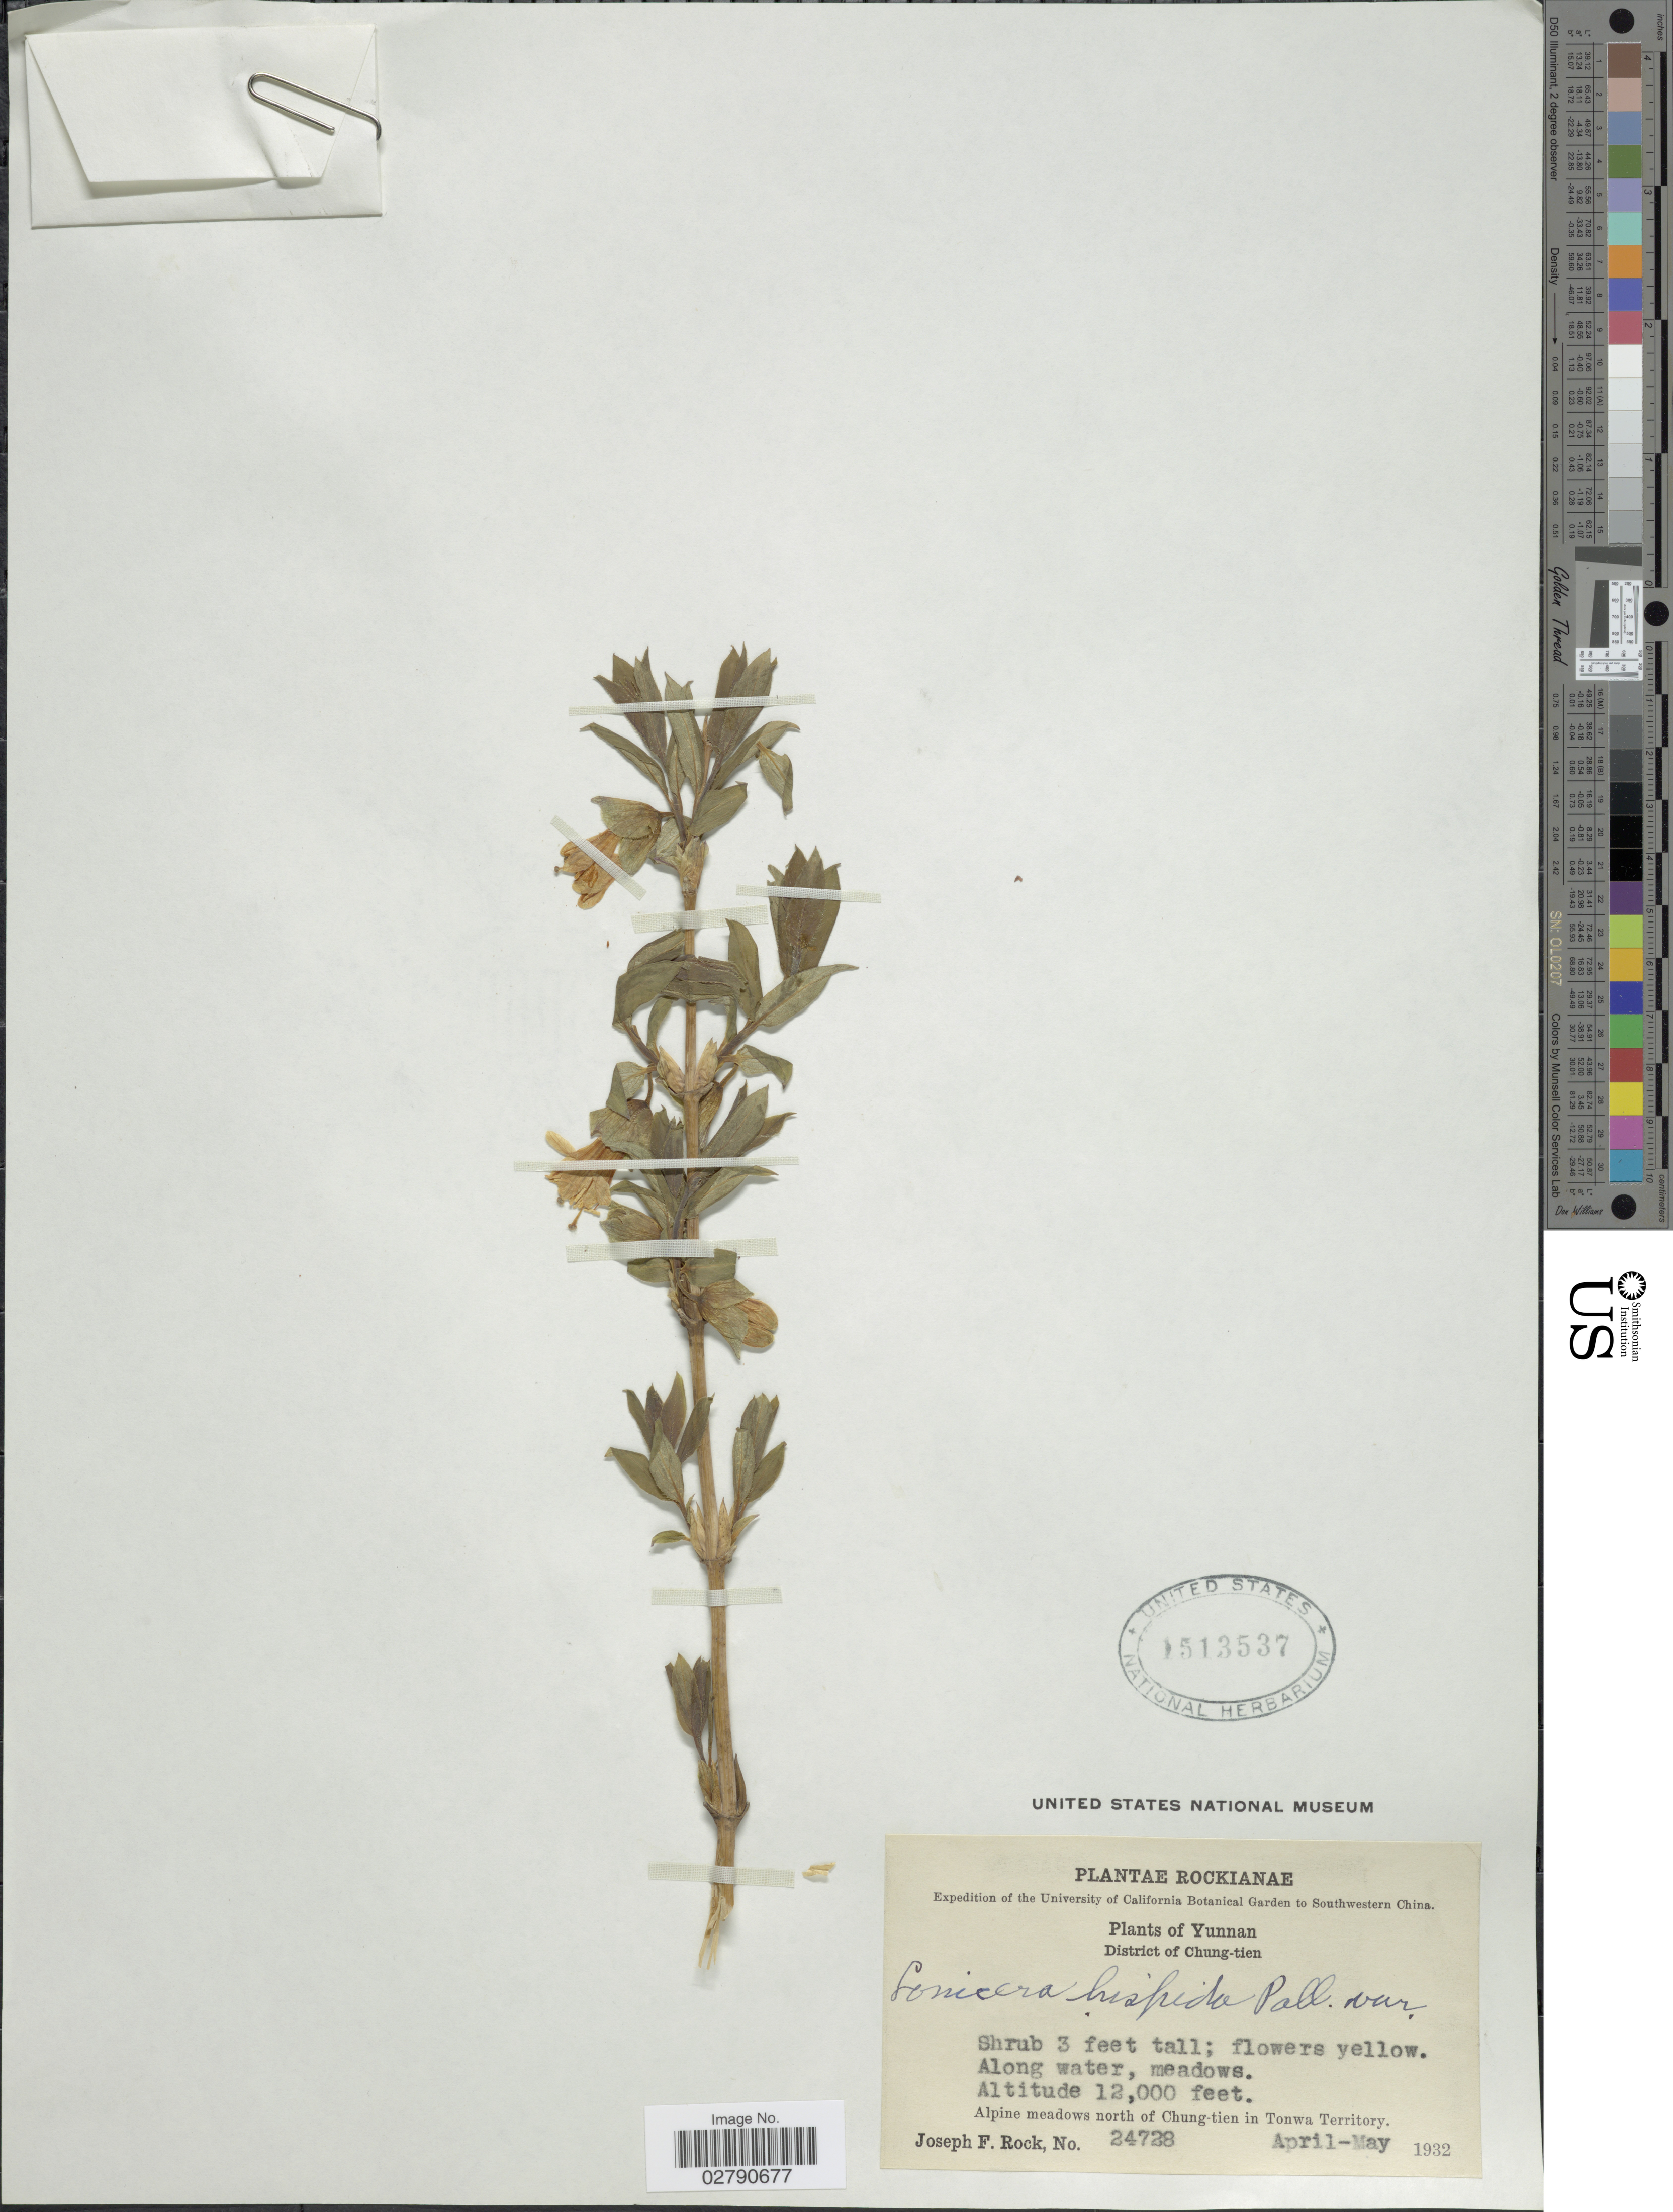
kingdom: Plantae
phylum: Tracheophyta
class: Magnoliopsida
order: Dipsacales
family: Caprifoliaceae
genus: Lonicera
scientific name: Lonicera hispida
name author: Pall. ex Roem. & Schult.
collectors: J. F. Rock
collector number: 24728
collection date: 1932-04/1932-05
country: China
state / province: Yunnan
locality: District of Chung-tien. Alpine meadows north of Chung-tien in Tonwa Territory.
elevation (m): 3658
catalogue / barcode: US 1513537